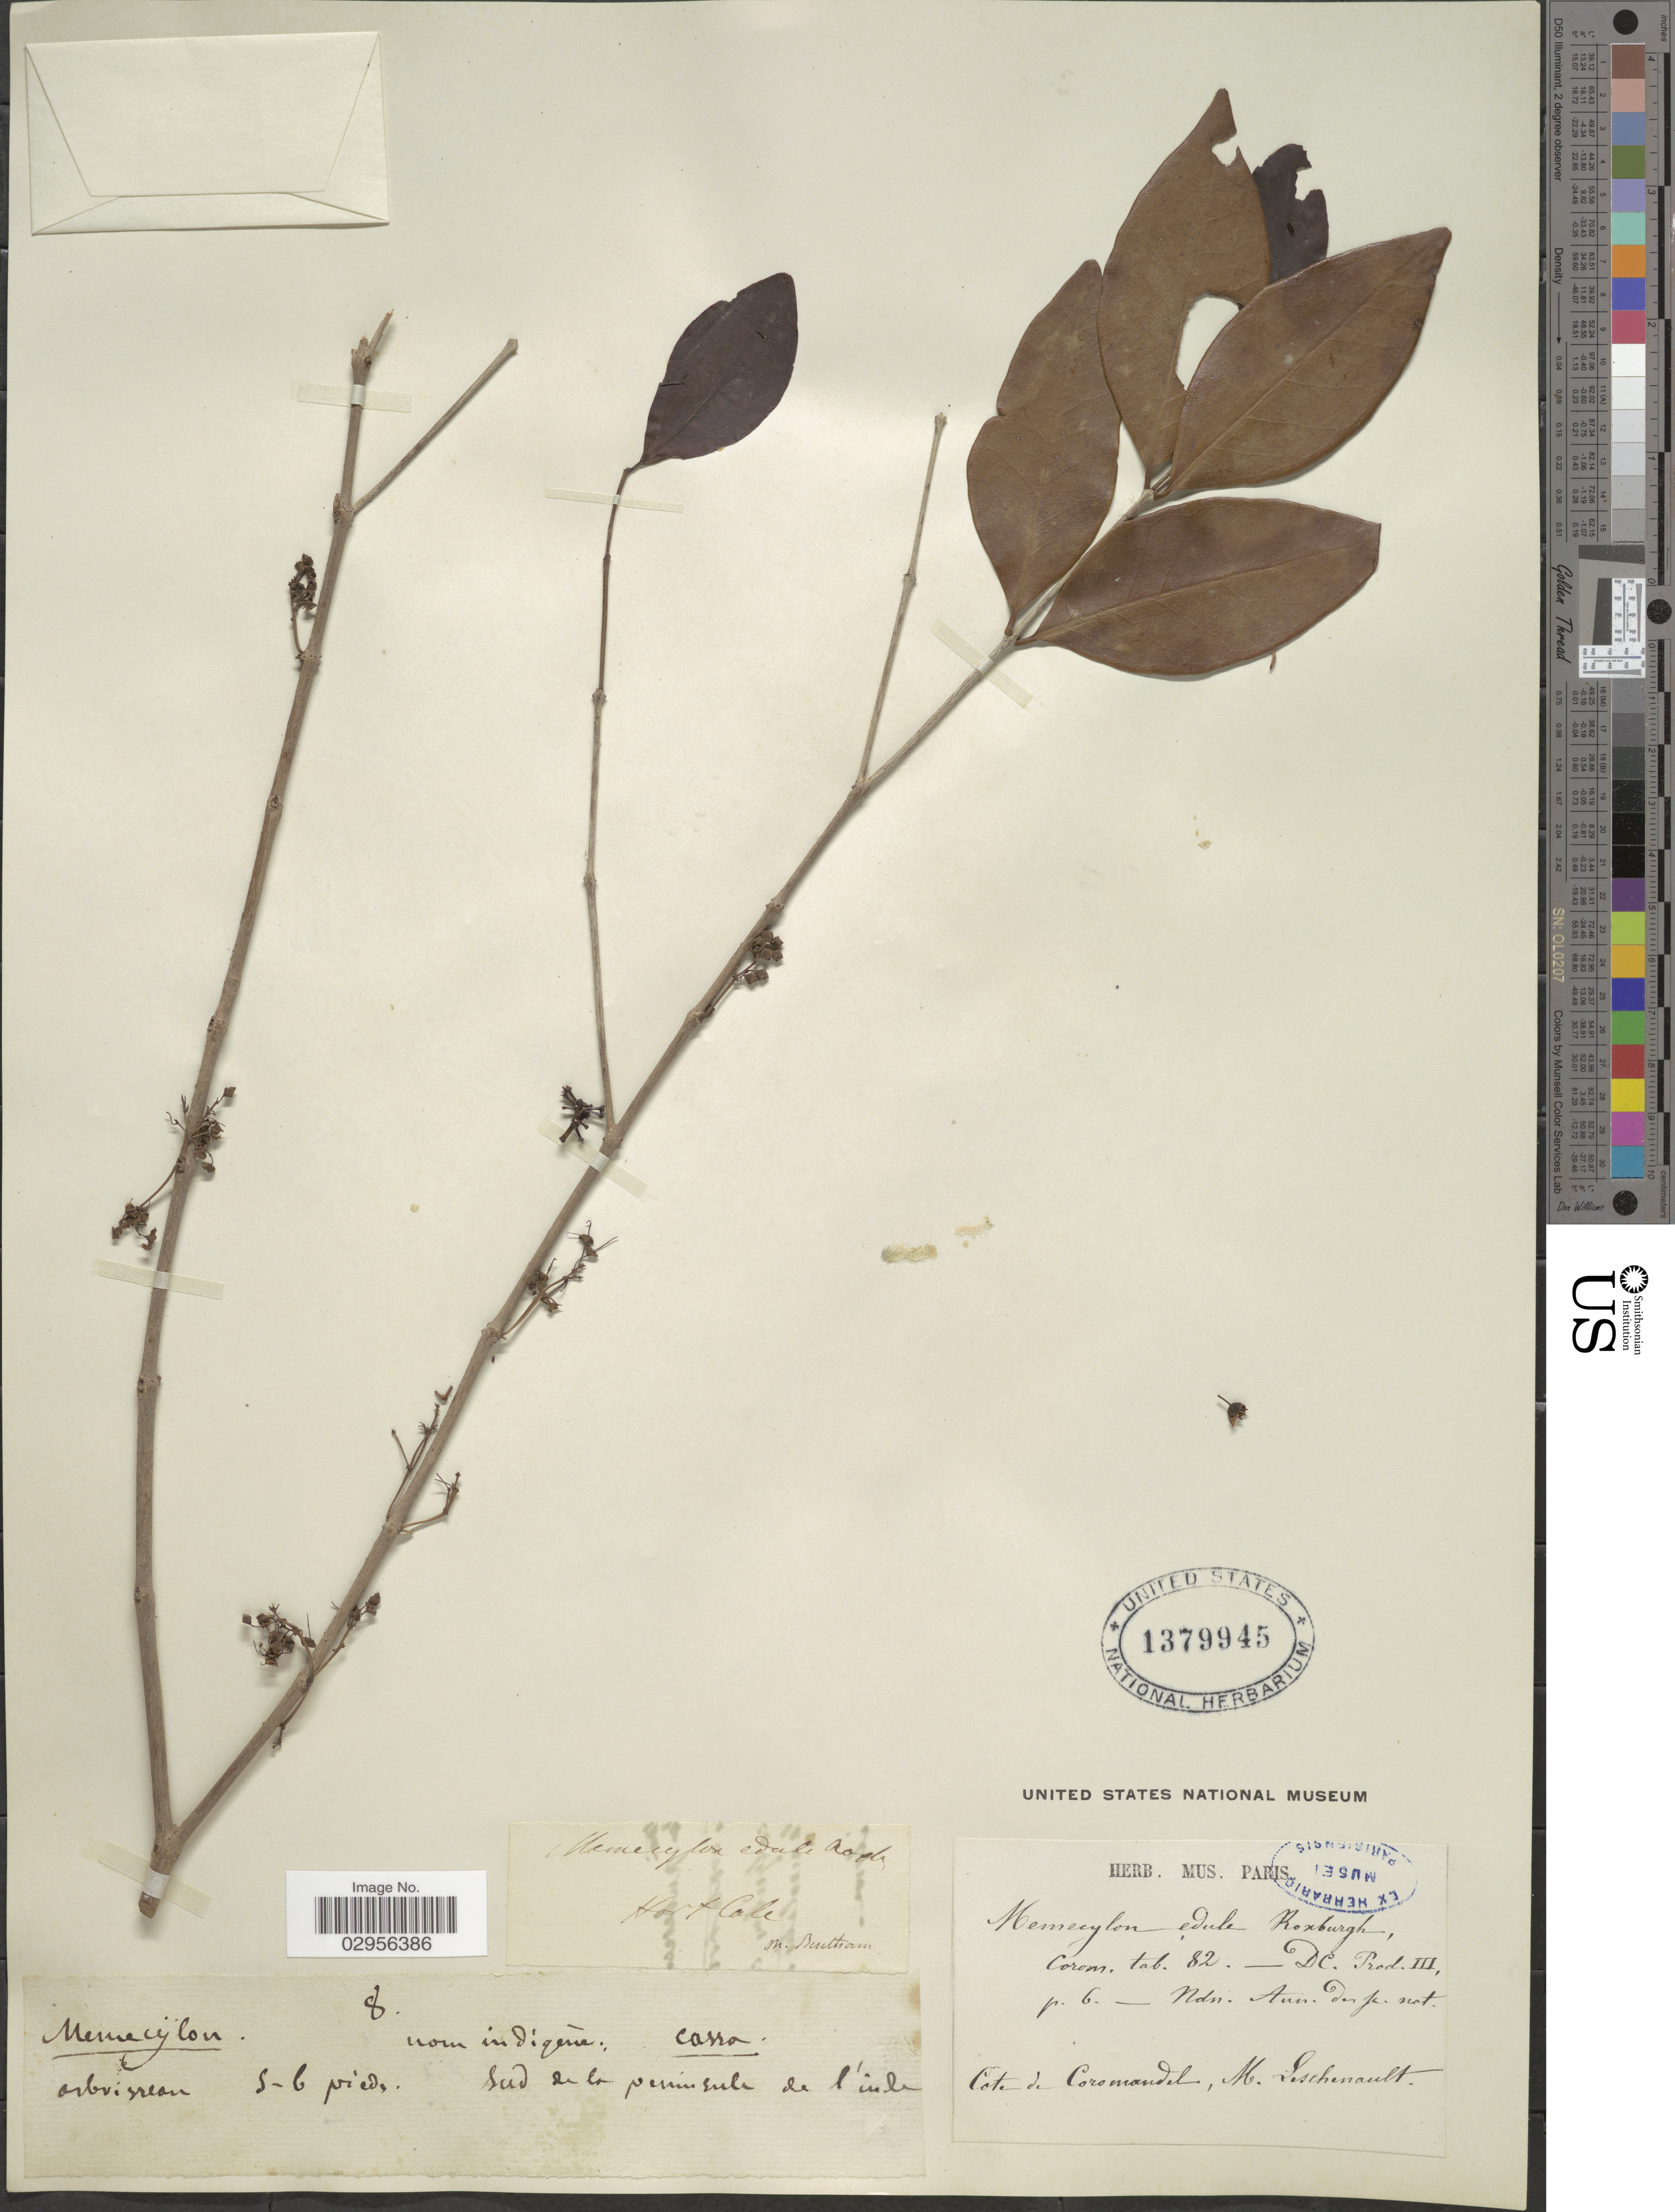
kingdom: Plantae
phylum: Tracheophyta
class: Magnoliopsida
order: Myrtales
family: Melastomataceae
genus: Memecylon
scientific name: Memecylon edule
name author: Roxb.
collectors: Leschenault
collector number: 8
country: India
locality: Côte de Coromandel, Sud de la peninsula de l'inde.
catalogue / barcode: US 1379945